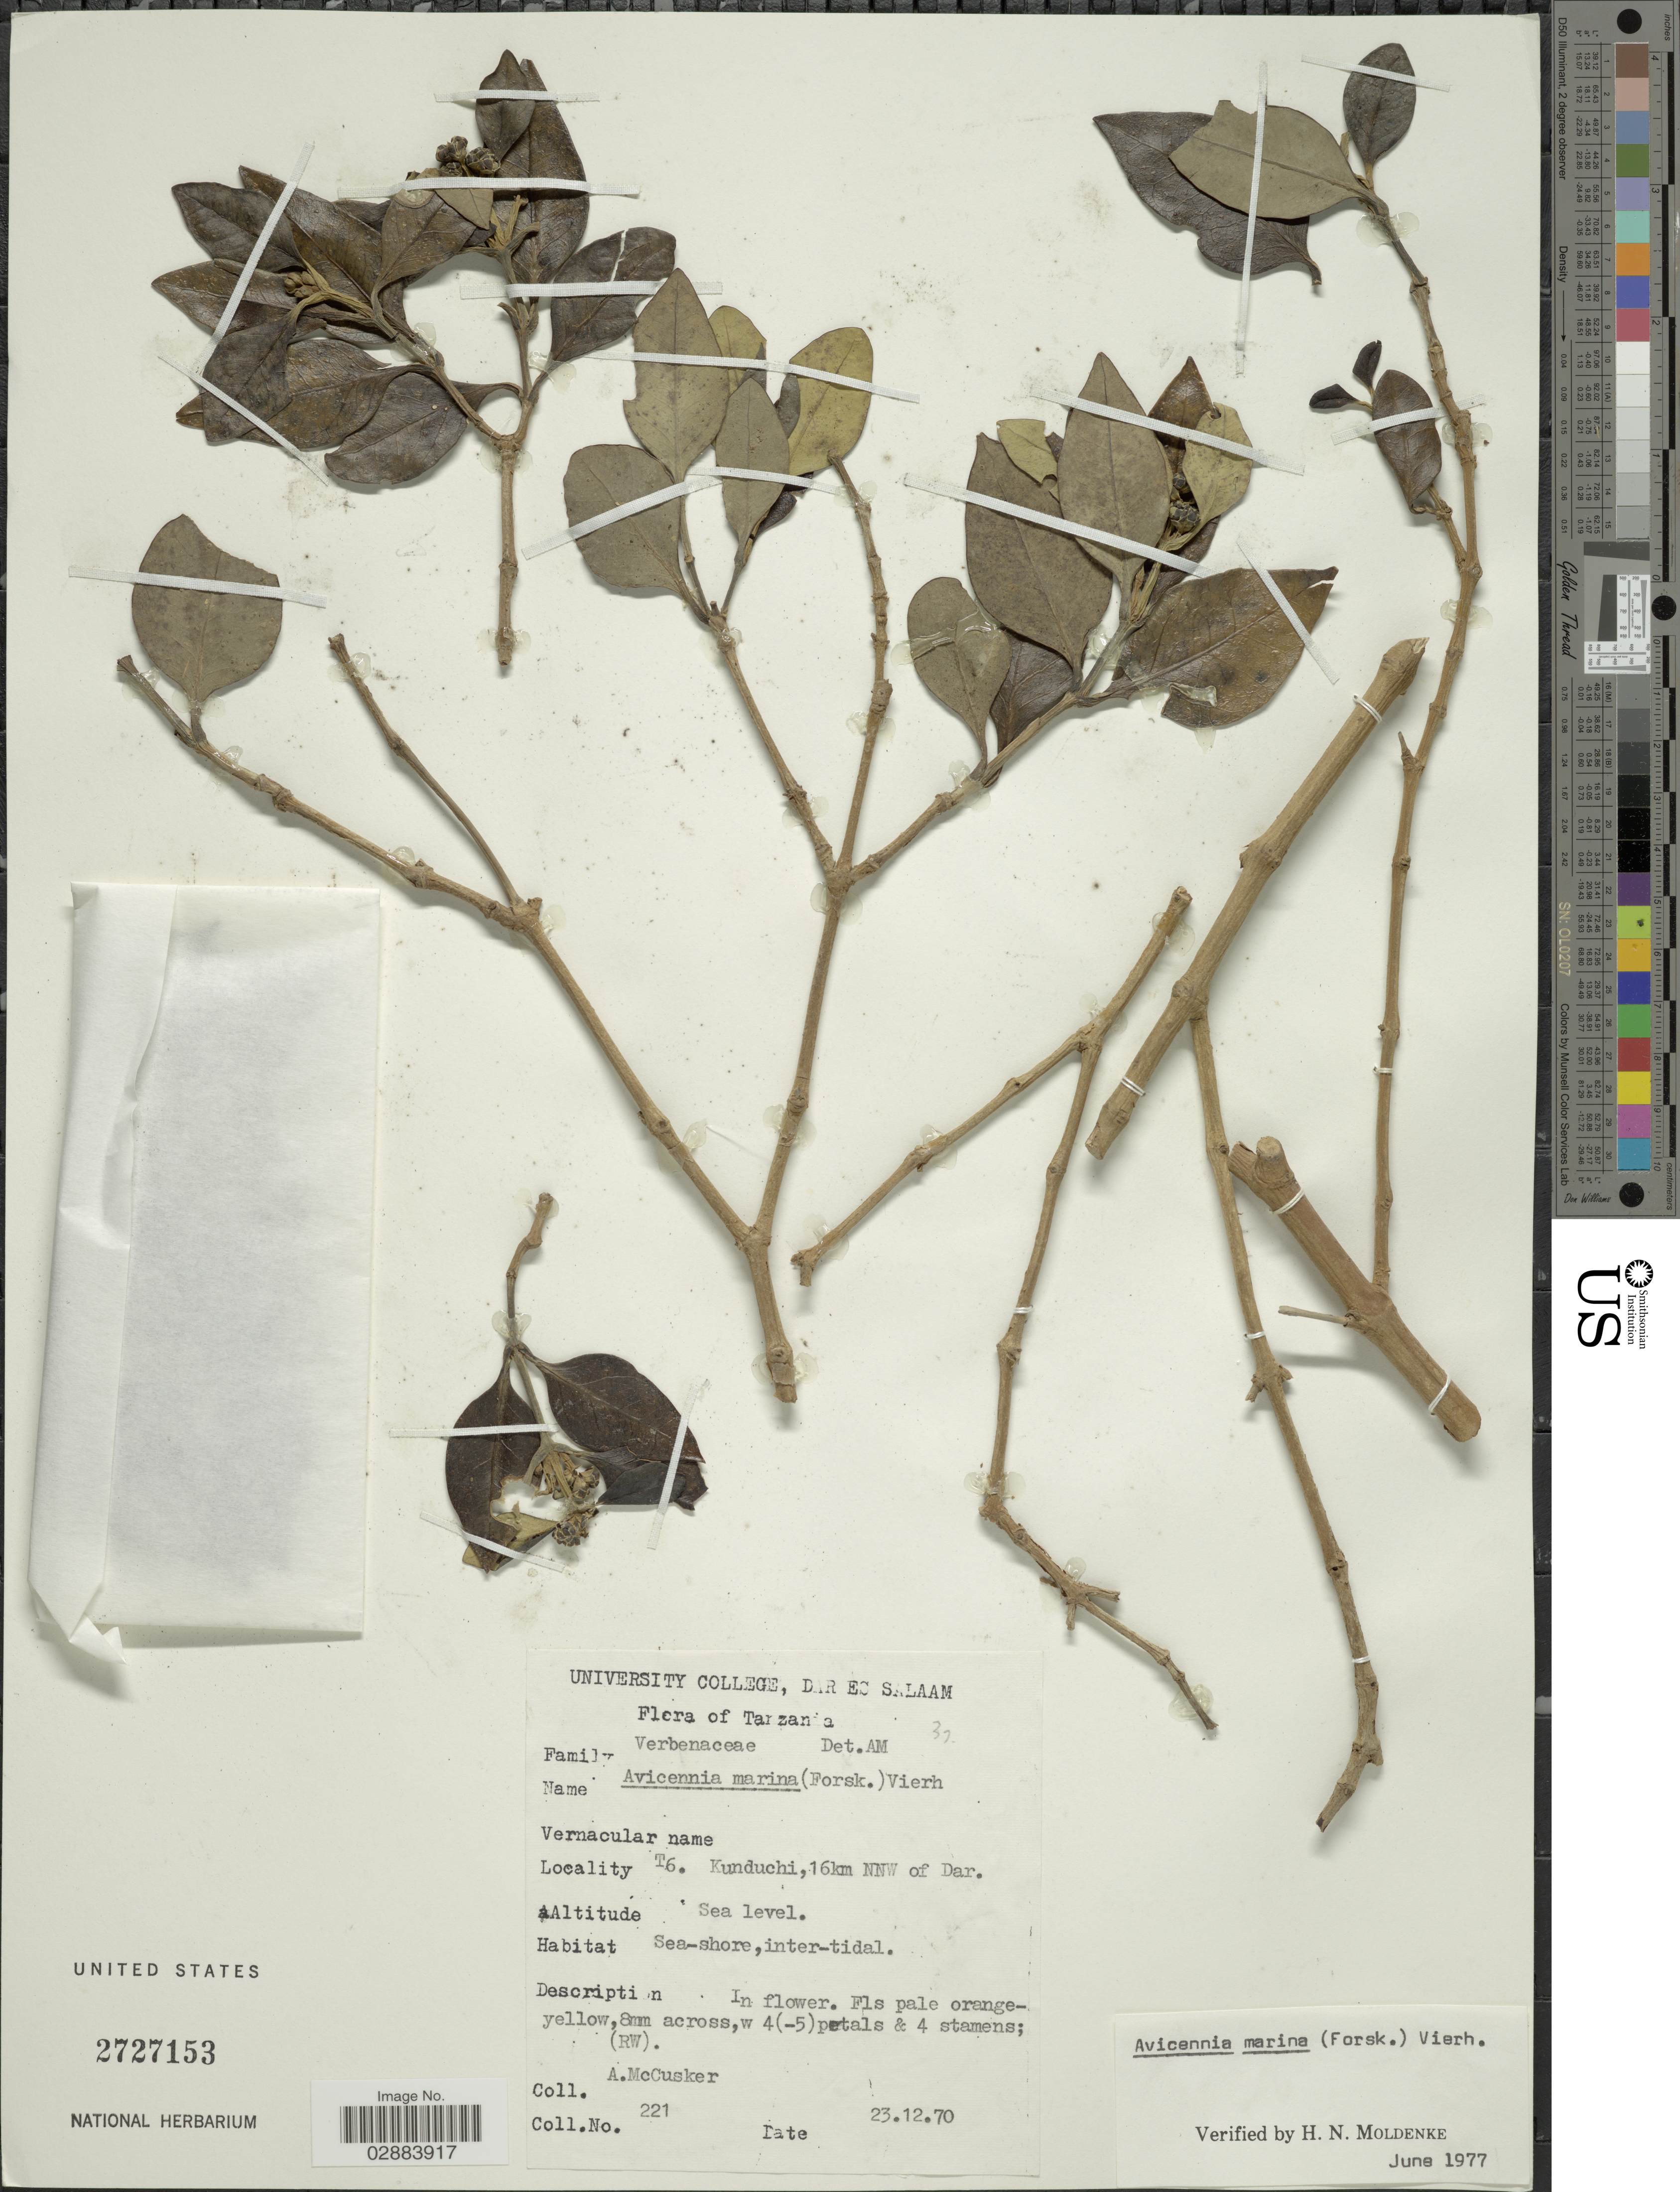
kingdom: Plantae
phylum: Tracheophyta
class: Magnoliopsida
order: Lamiales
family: Acanthaceae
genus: Avicennia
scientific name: Avicennia marina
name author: (Forssk.) Vierh.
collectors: A. McCusker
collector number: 221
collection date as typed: Transcribed d/m/y: 23/12/70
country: Tanzania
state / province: Dar es Salaam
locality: T6, Kunduchi, 16km NNW of Dar.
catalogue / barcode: US 2727153